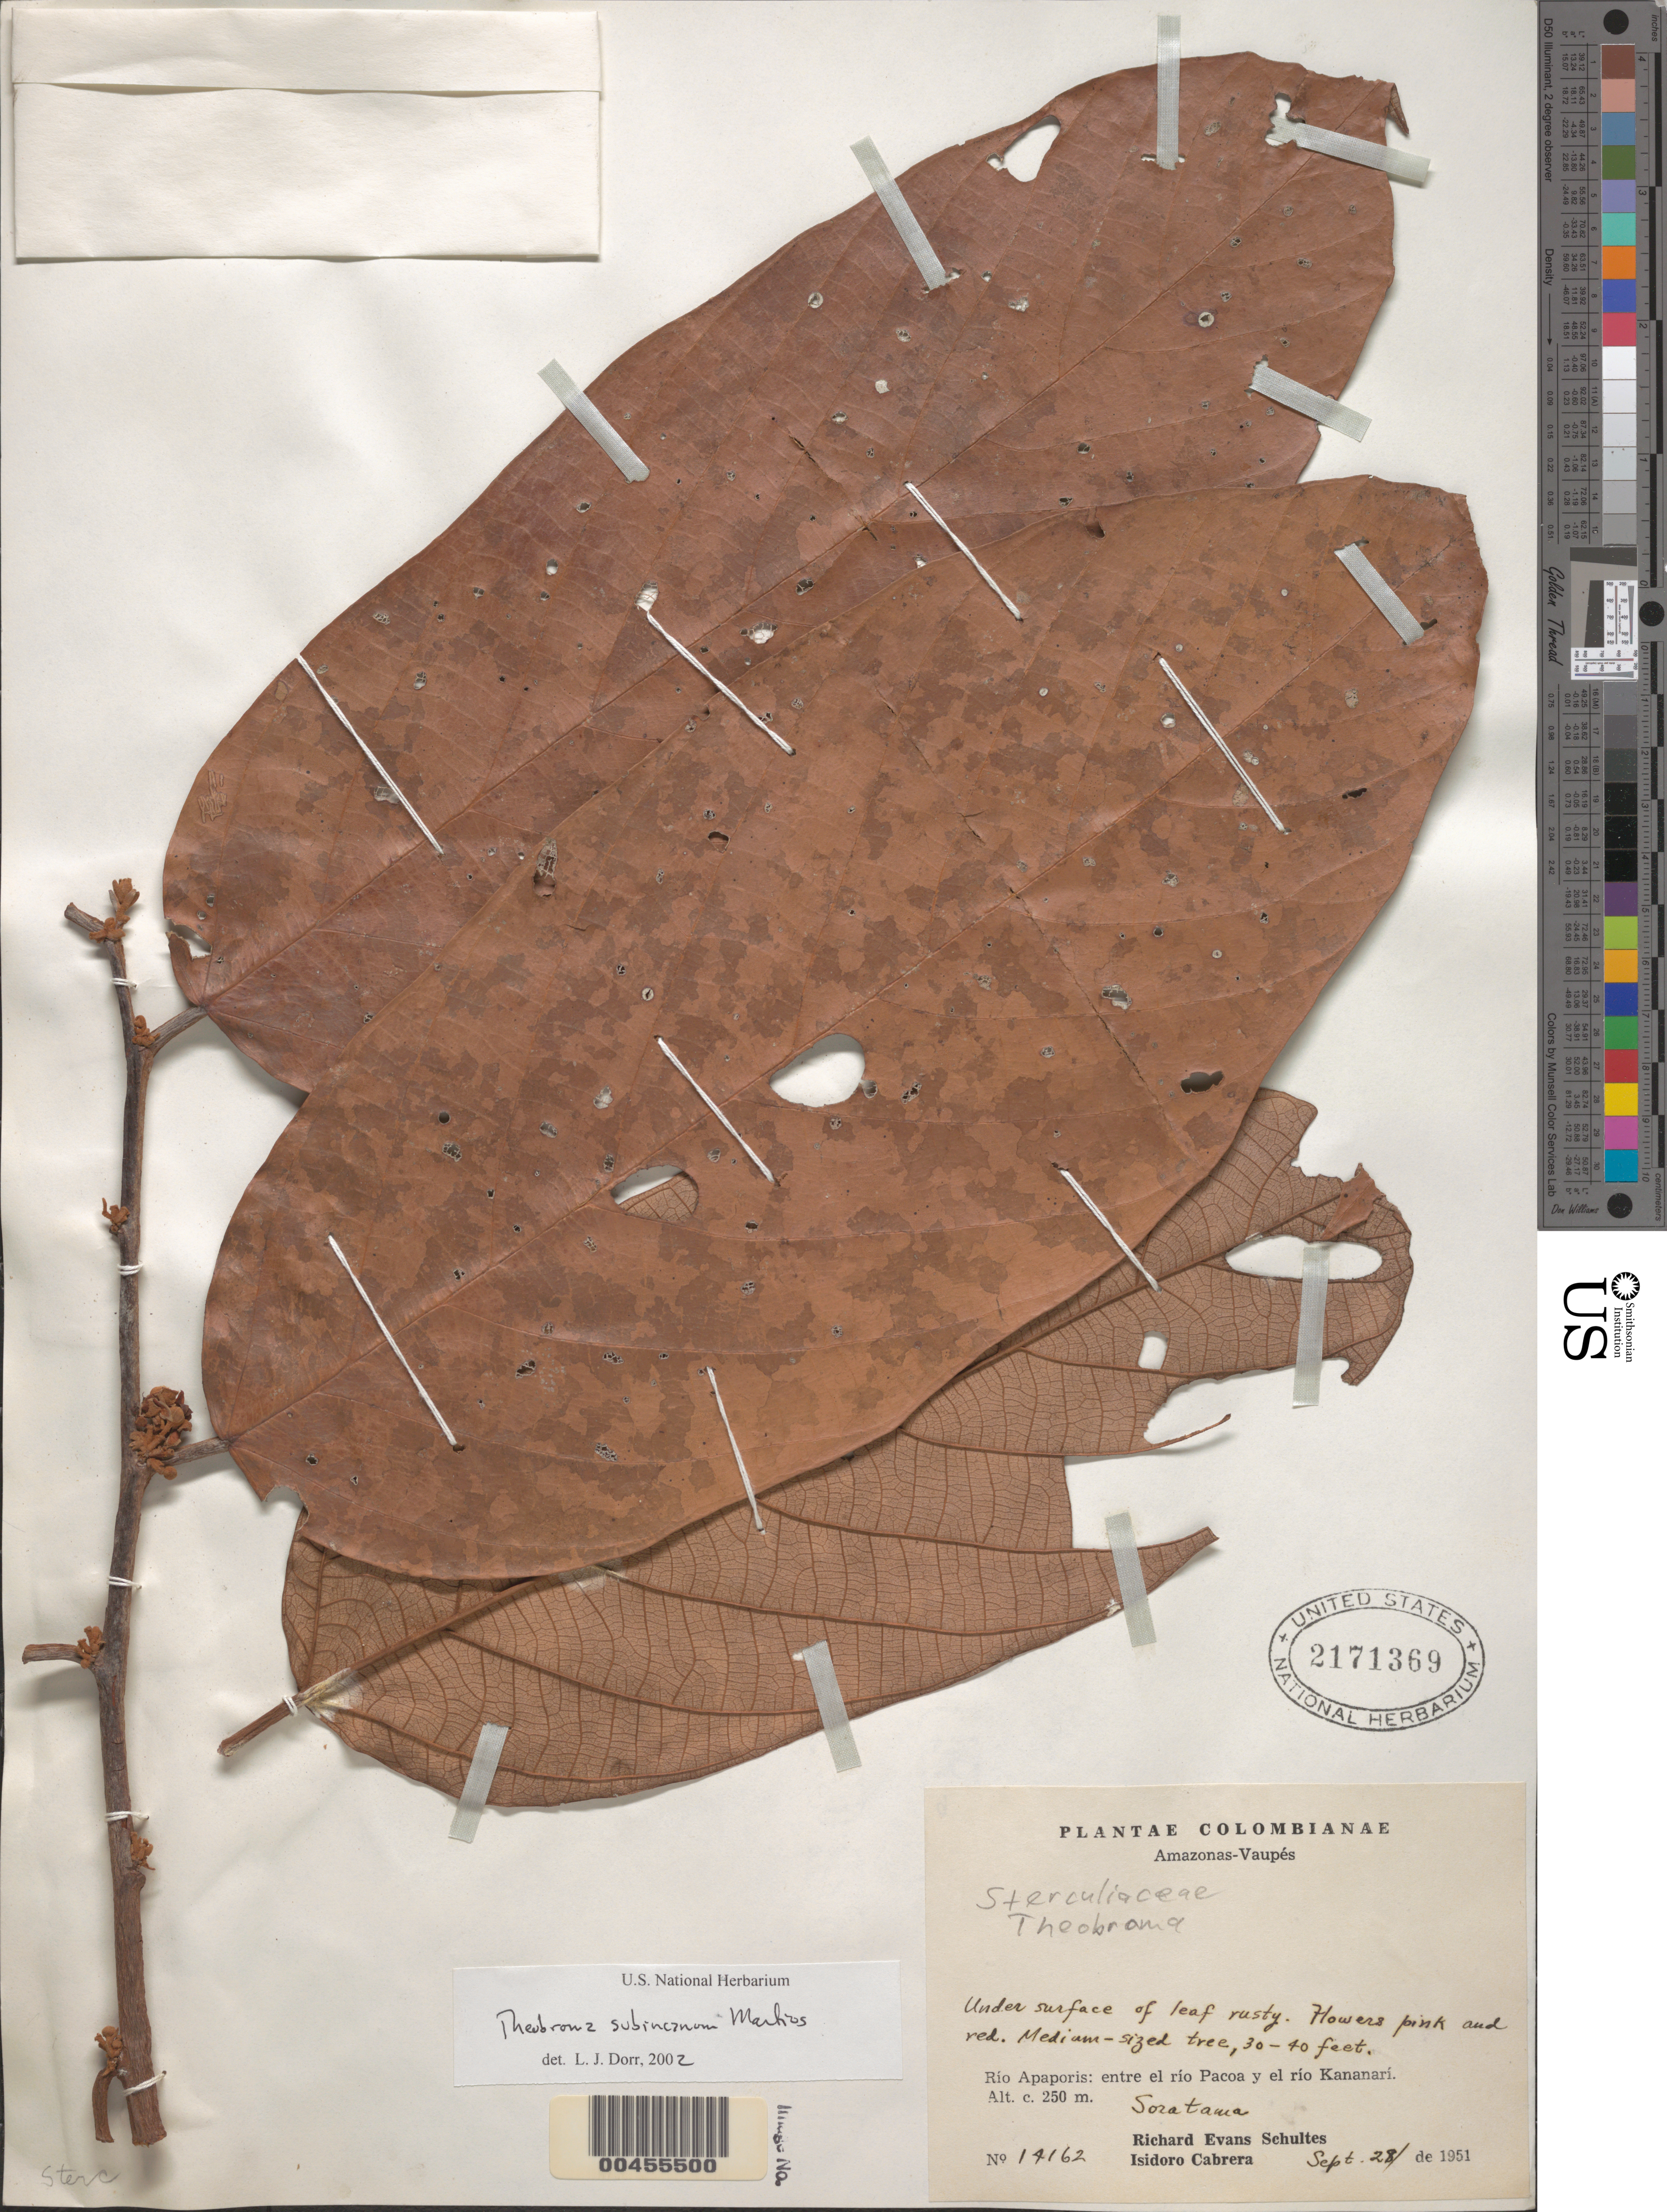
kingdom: Plantae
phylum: Tracheophyta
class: Magnoliopsida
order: Malvales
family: Malvaceae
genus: Theobroma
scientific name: Theobroma subincanum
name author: Mart.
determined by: Dorr, L. J., (BOT), Smithsonian Institution - National Museum of Natural History (UNITED STATES)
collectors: R. E. Schultes & I. Cabrera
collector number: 14162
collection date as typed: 28 Sep 1951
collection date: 1951-09-28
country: Colombia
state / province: Amazônas / Vaupés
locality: Soratama, Rio Apaporis, between Rio Pacoa and Rio Kananari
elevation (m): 250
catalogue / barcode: US 2171369